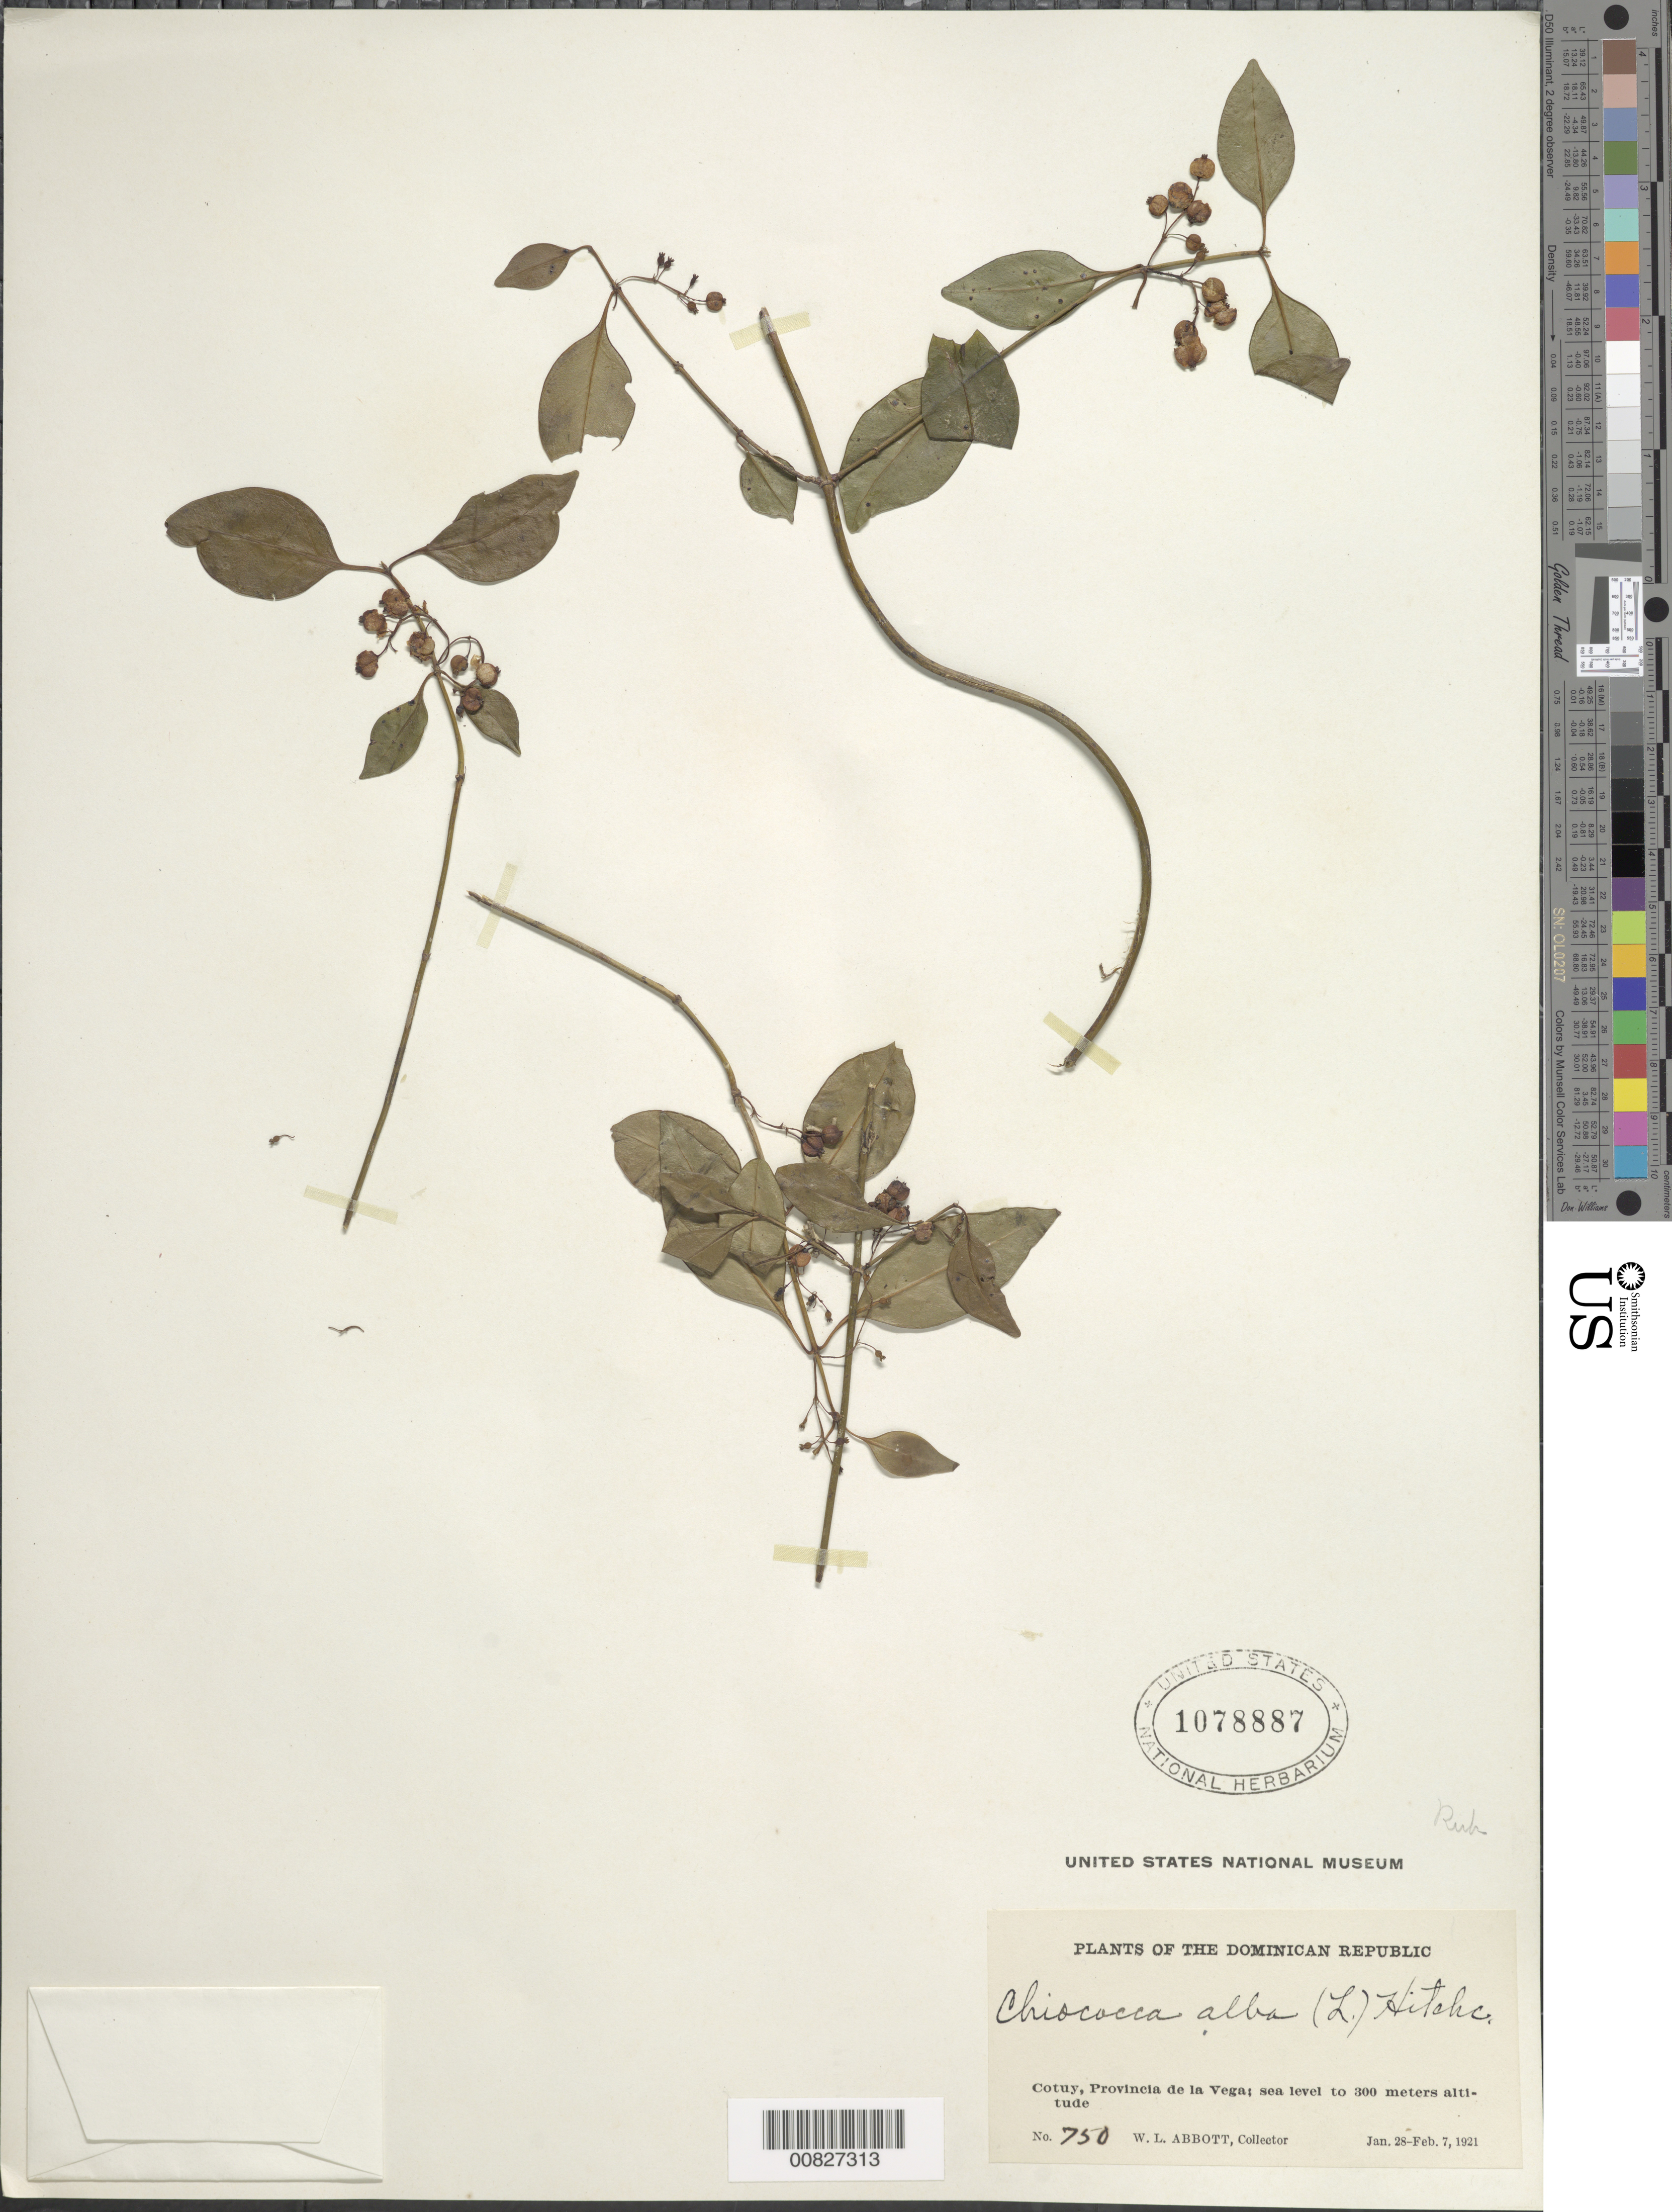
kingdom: Plantae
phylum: Tracheophyta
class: Magnoliopsida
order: Gentianales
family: Rubiaceae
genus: Chiococca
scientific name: Chiococca alba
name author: (L.) Hitchc.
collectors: W. L. Abbott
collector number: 750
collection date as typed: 28 Feb 1921 to 07 Feb 1921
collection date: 1921-02-07/1921-02-28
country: Dominican Republic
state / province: La Vega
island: Hispaniola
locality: Cotuy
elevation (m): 0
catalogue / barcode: US 1078887